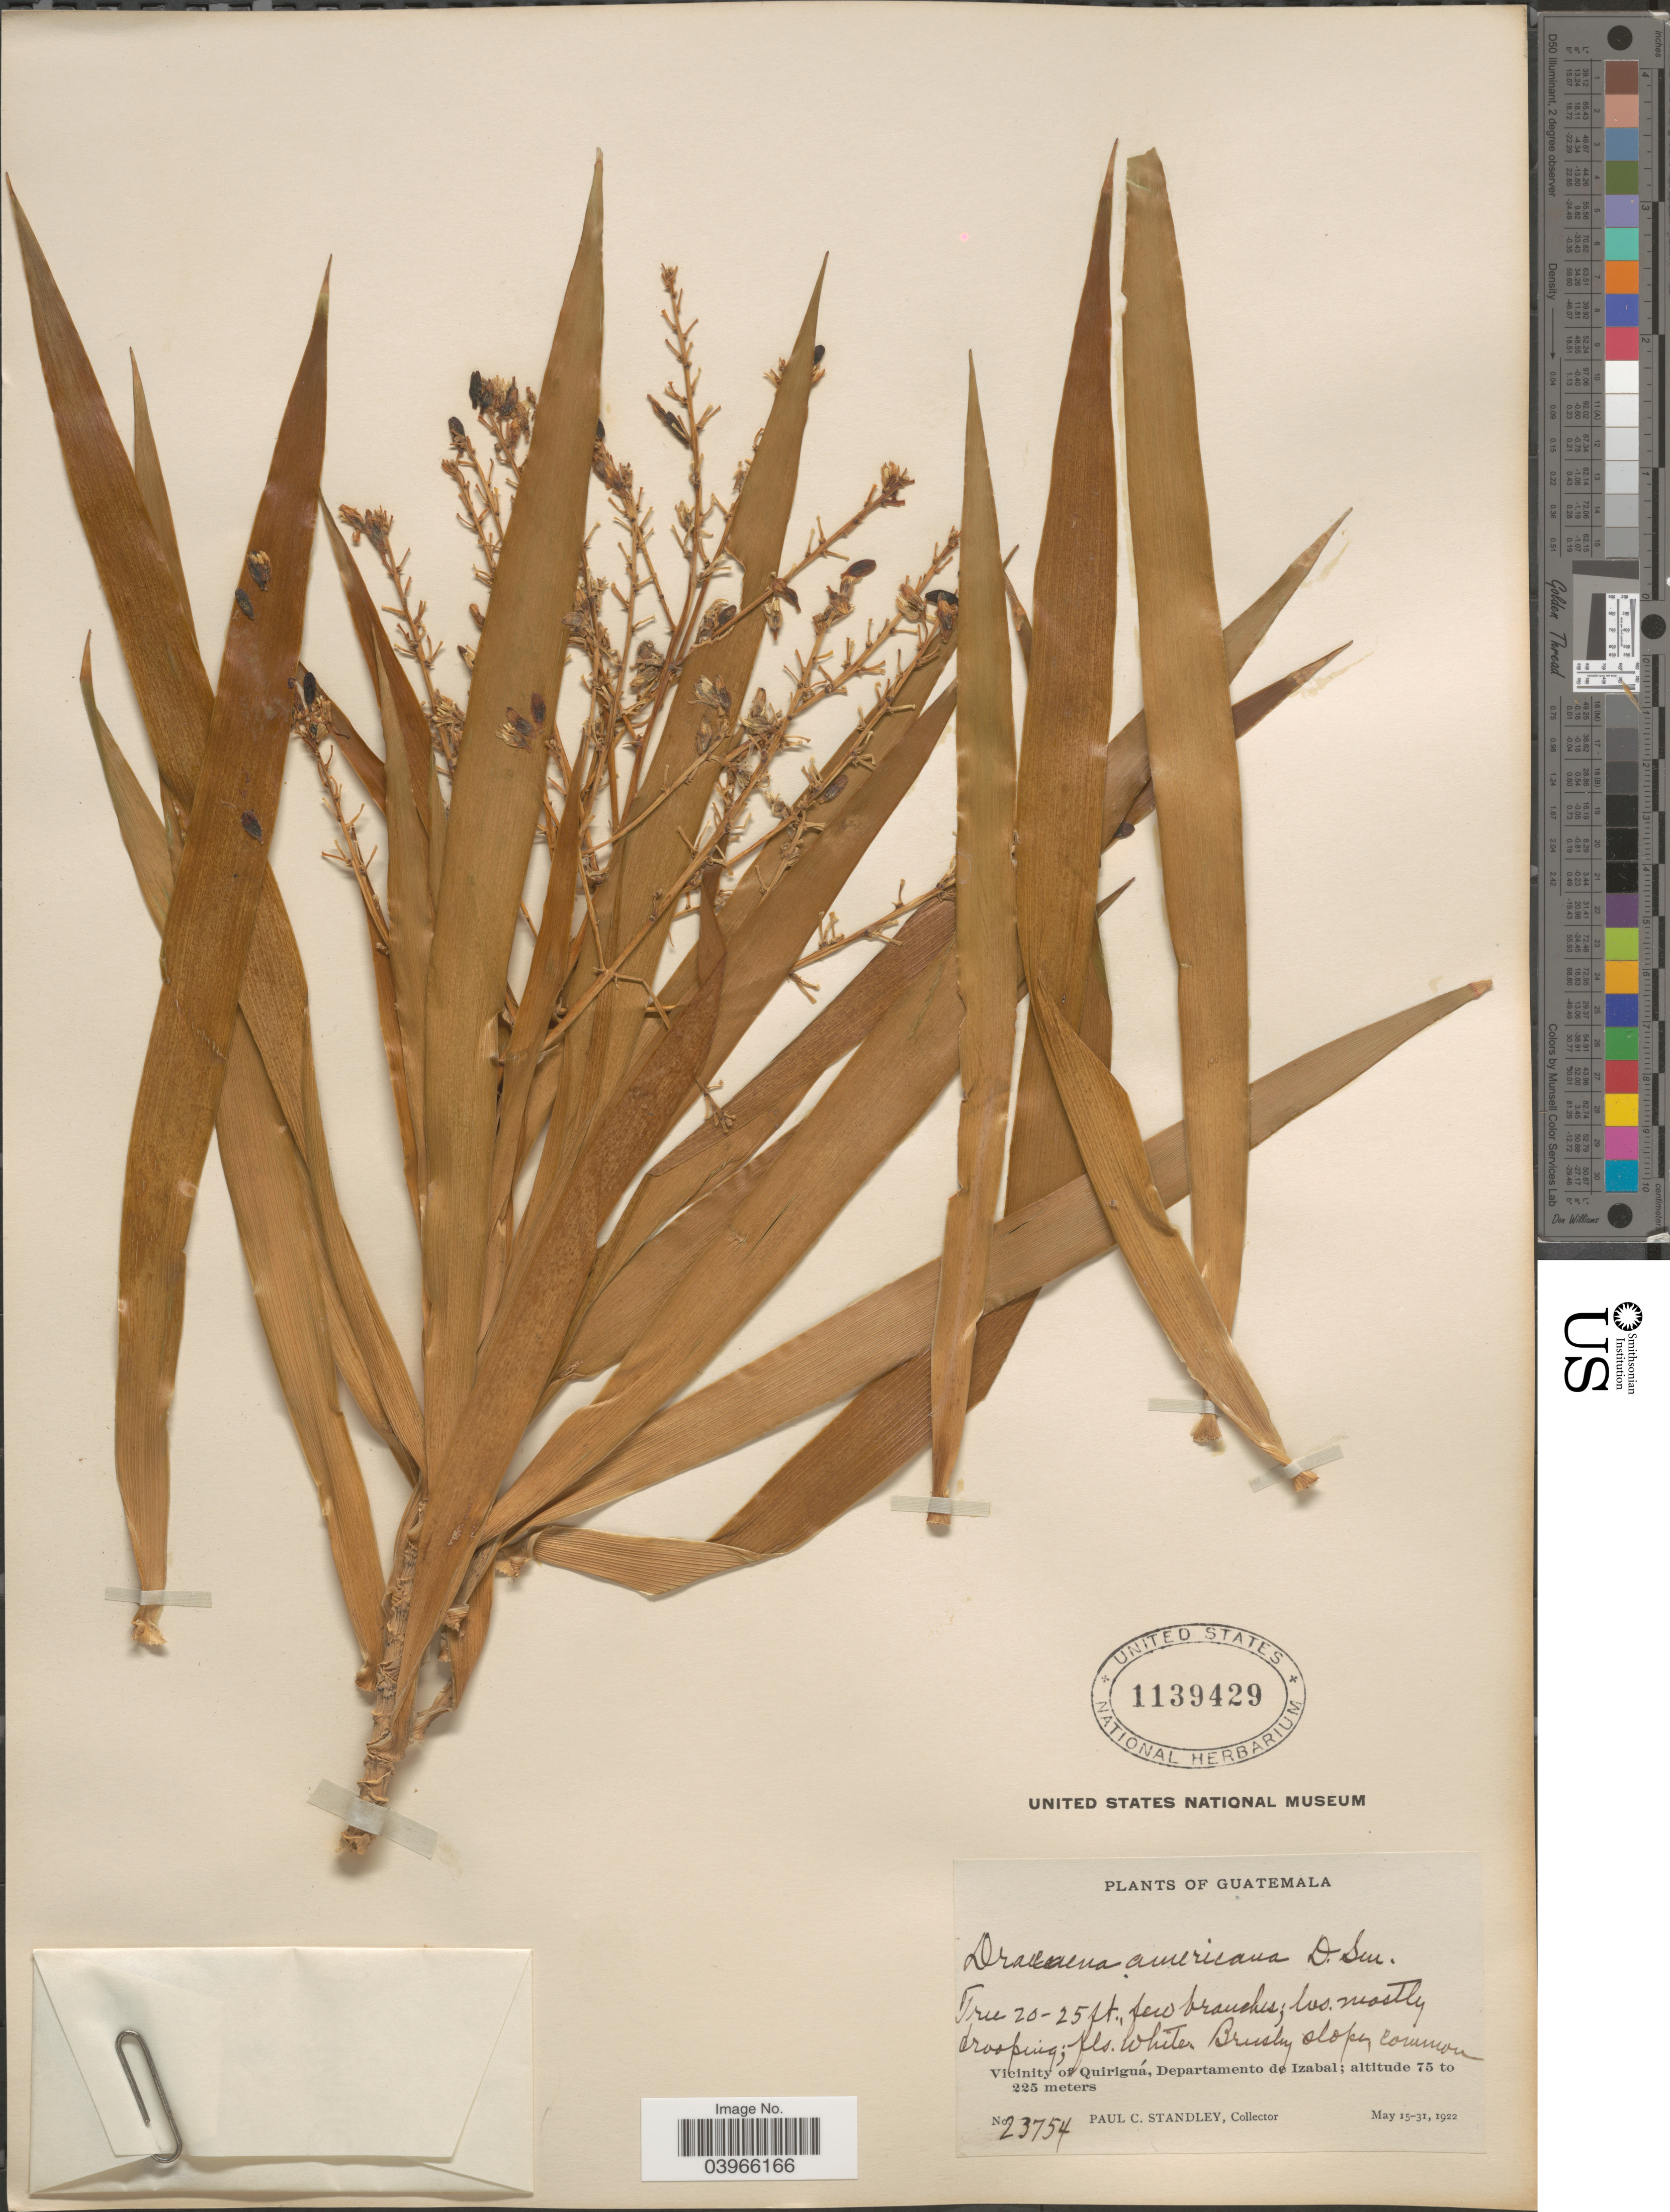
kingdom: Plantae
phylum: Tracheophyta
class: Liliopsida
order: Asparagales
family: Asparagaceae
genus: Dracaena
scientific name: Dracaena americana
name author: Donn. Sm. in Sarg.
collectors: P. C. Standley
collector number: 23754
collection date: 1922-05-15/1922-05-31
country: Guatemala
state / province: Izabal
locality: Vicinity of Quiriguá, Departamento de Izabal.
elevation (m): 75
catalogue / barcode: US 1139429